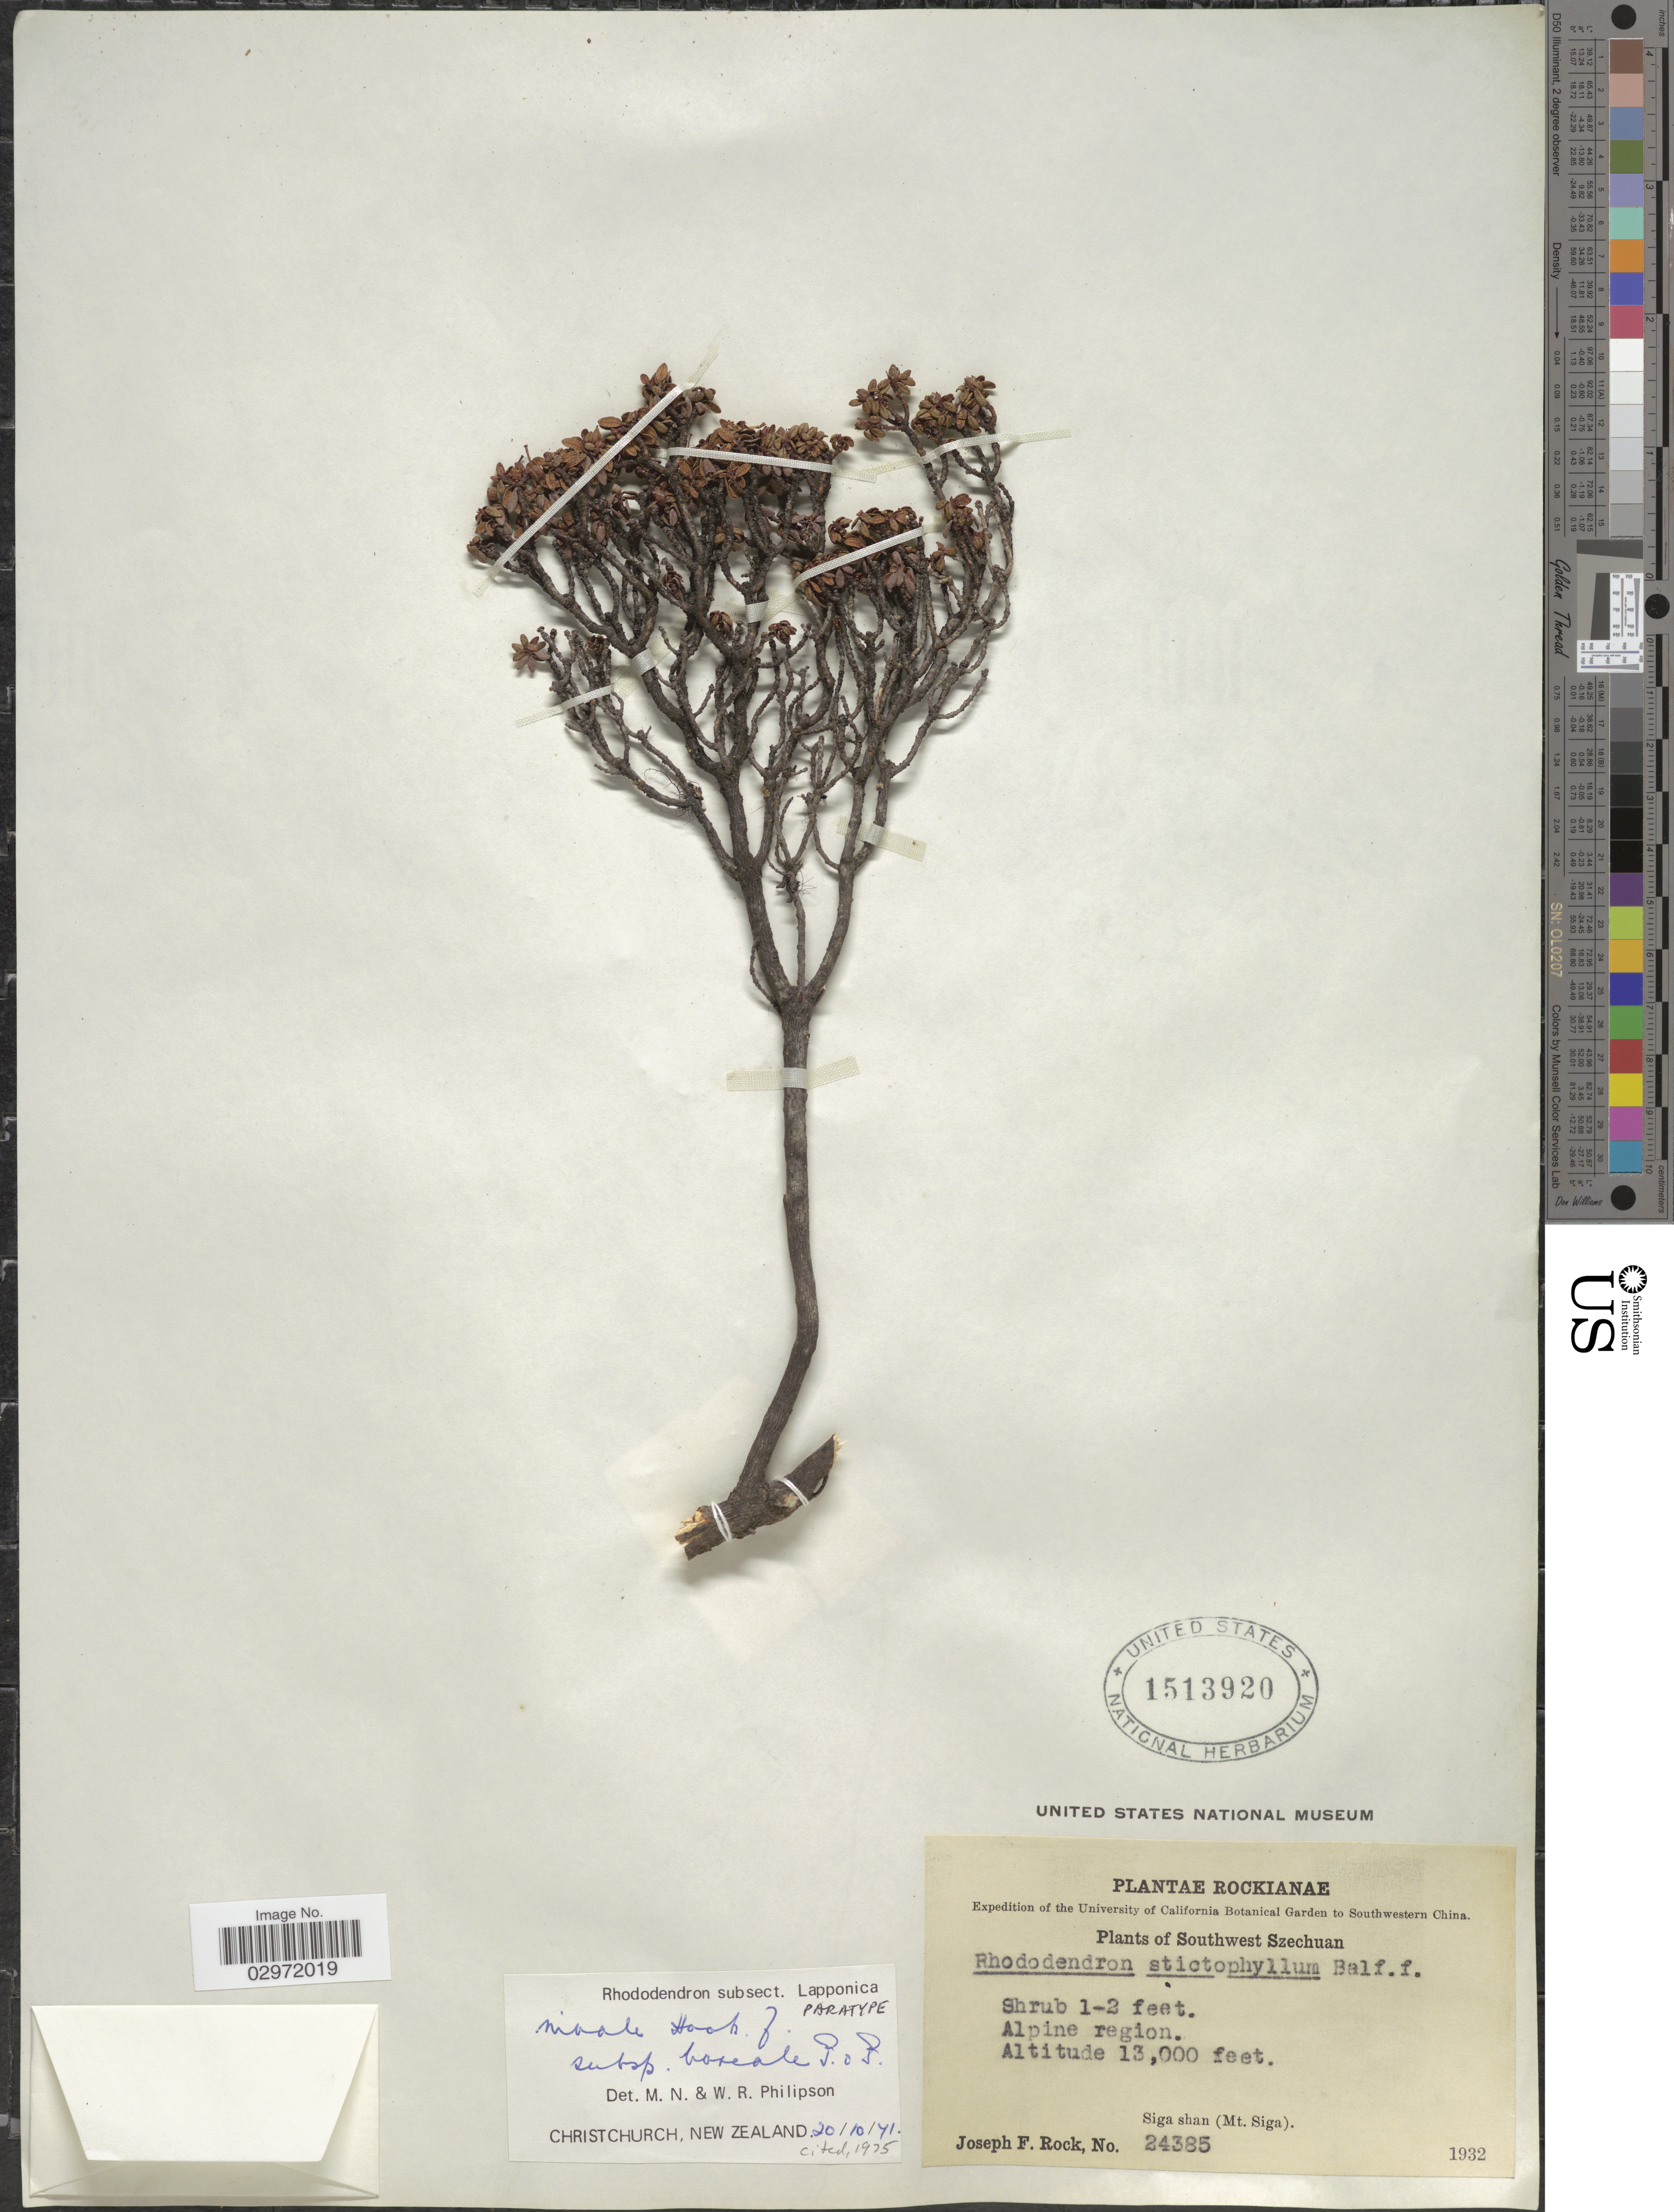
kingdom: Plantae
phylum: Tracheophyta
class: Magnoliopsida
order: Ericales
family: Ericaceae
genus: Rhododendron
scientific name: Rhododendron nivale subsp. boreale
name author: Philipson & M. N. Philipson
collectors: J. F. Rock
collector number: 24385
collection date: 1932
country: China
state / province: Sichuan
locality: Southwestern China, Southwest Szechuan, Alpine region, Siga shan (Mt. Siga).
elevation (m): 3962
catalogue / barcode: US 1513920